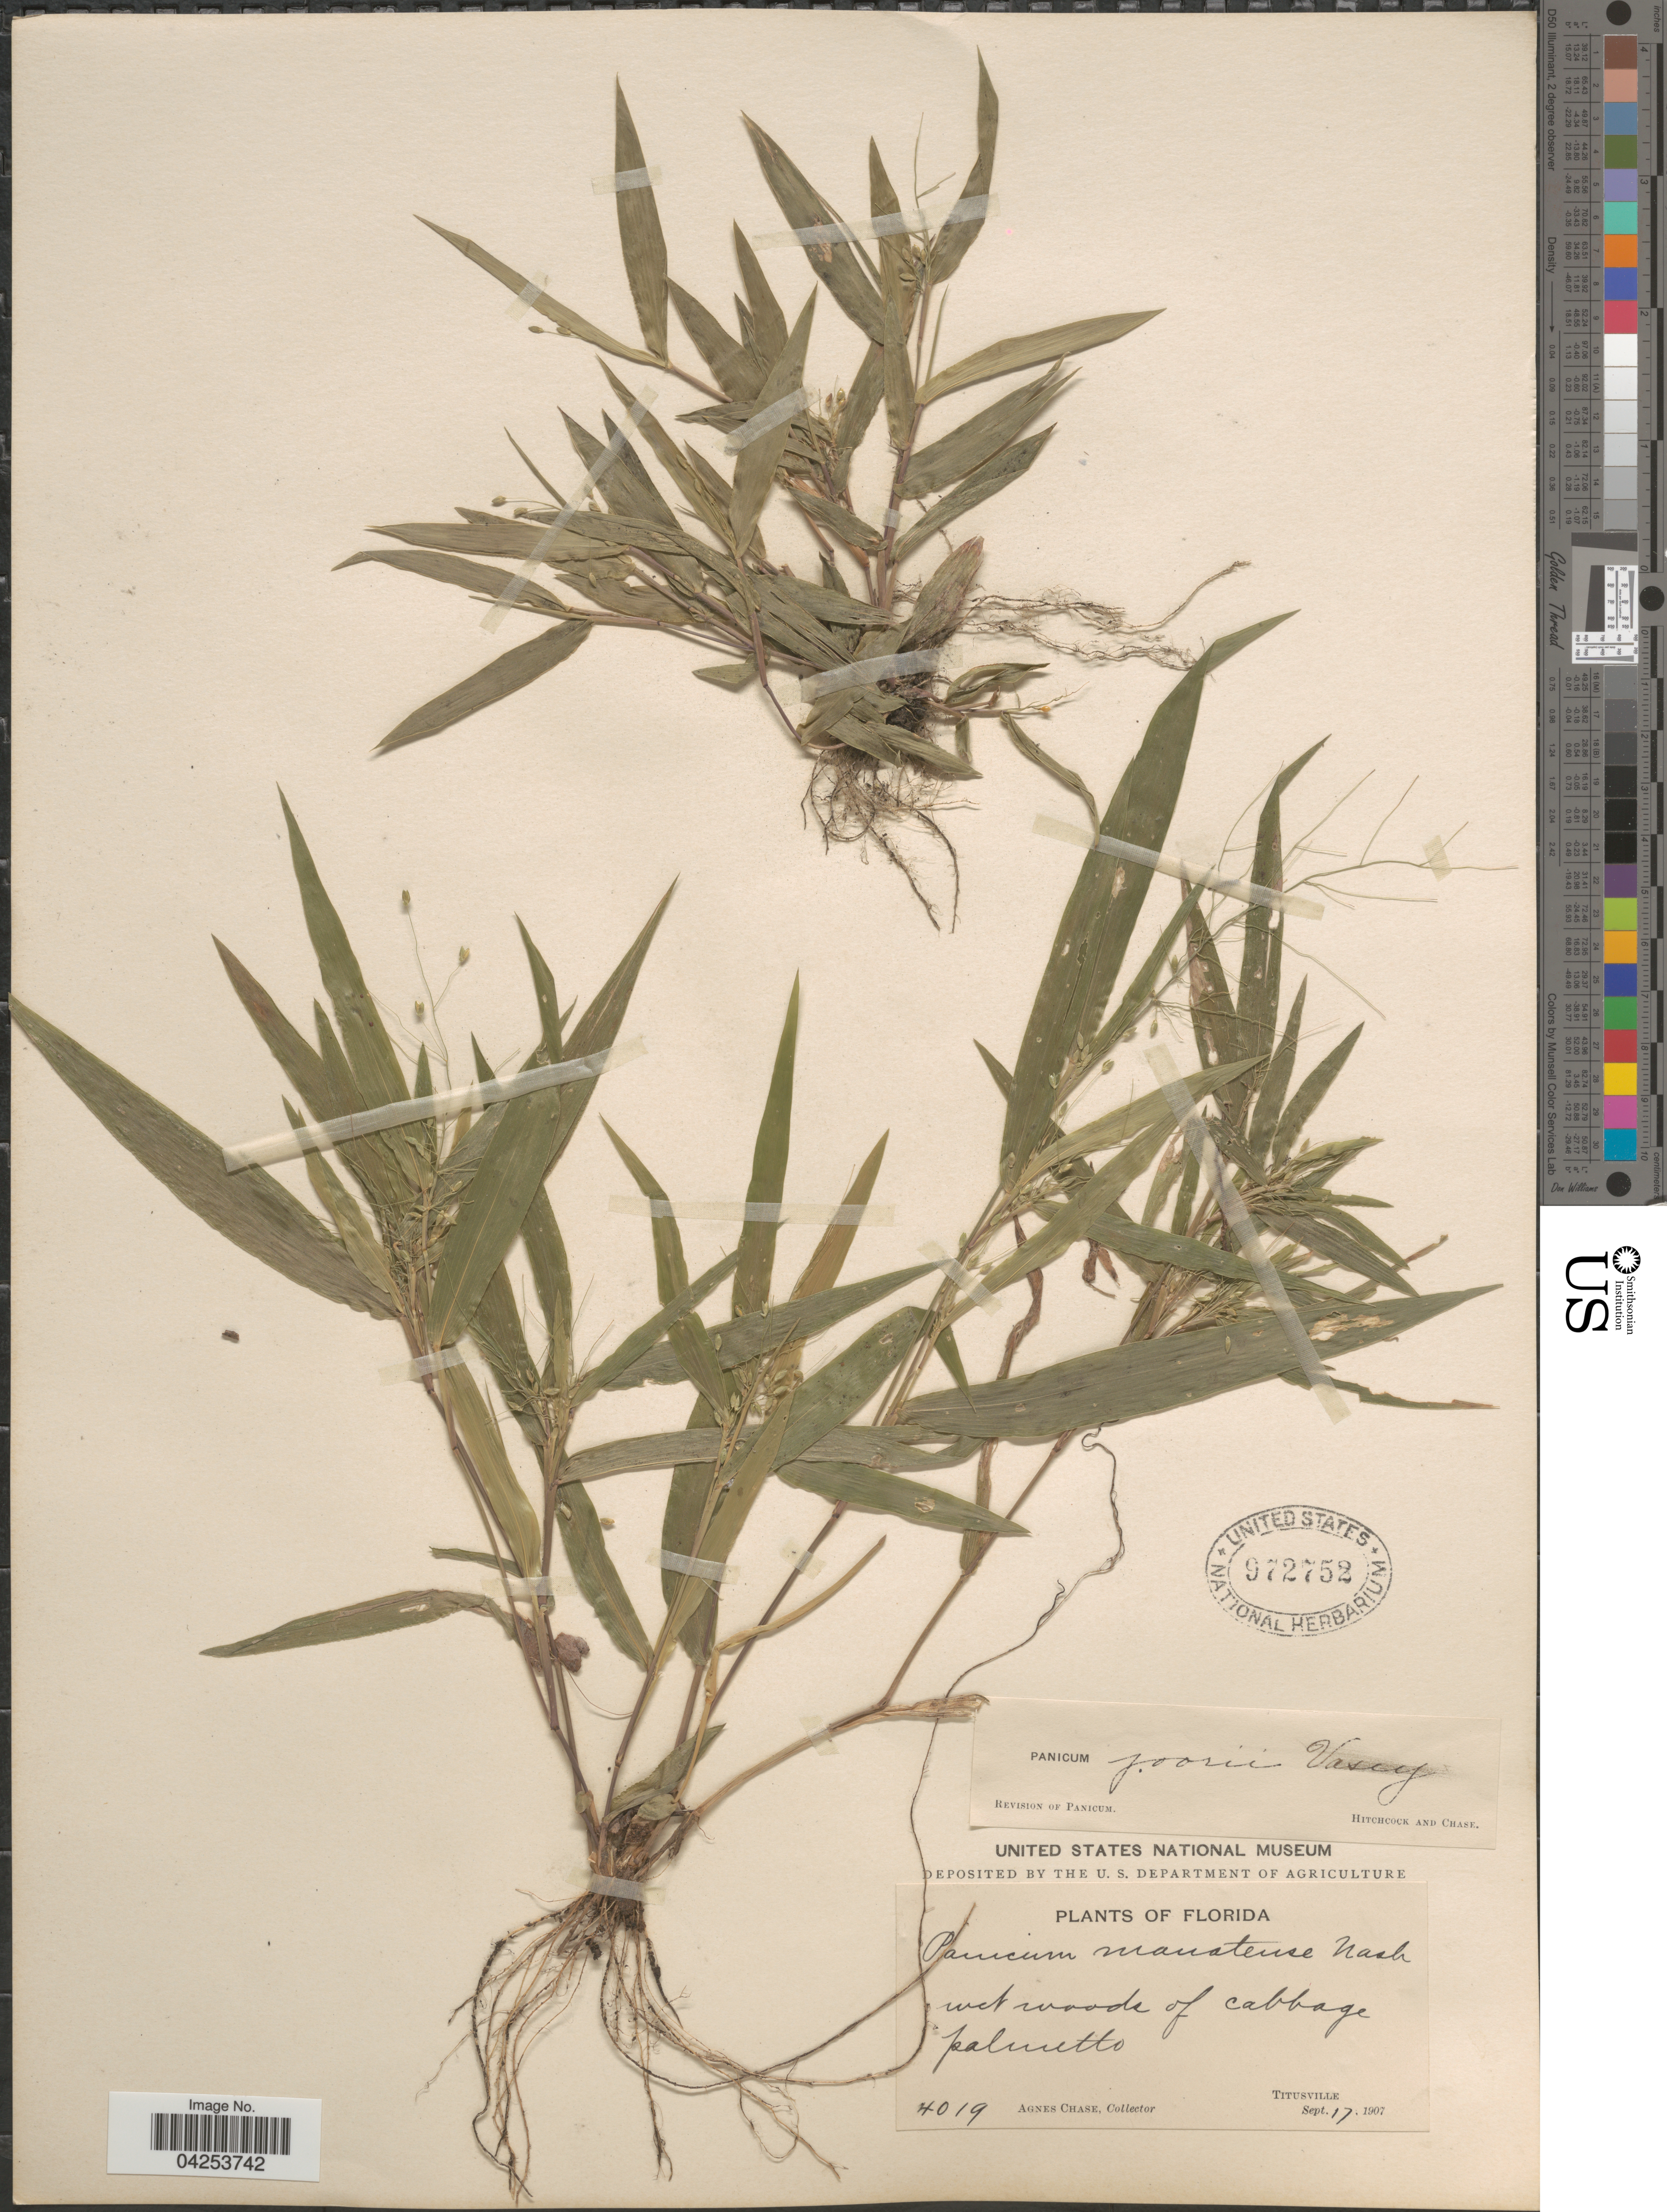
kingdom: Plantae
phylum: Tracheophyta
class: Liliopsida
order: Poales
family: Poaceae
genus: Dichanthelium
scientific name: Dichanthelium commutatum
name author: (Schult.) Gould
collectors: A. Chase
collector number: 4019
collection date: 1907-09-17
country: United States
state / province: Florida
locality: Wet woods of cabbage palmetto. Titusville.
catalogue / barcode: US 972752